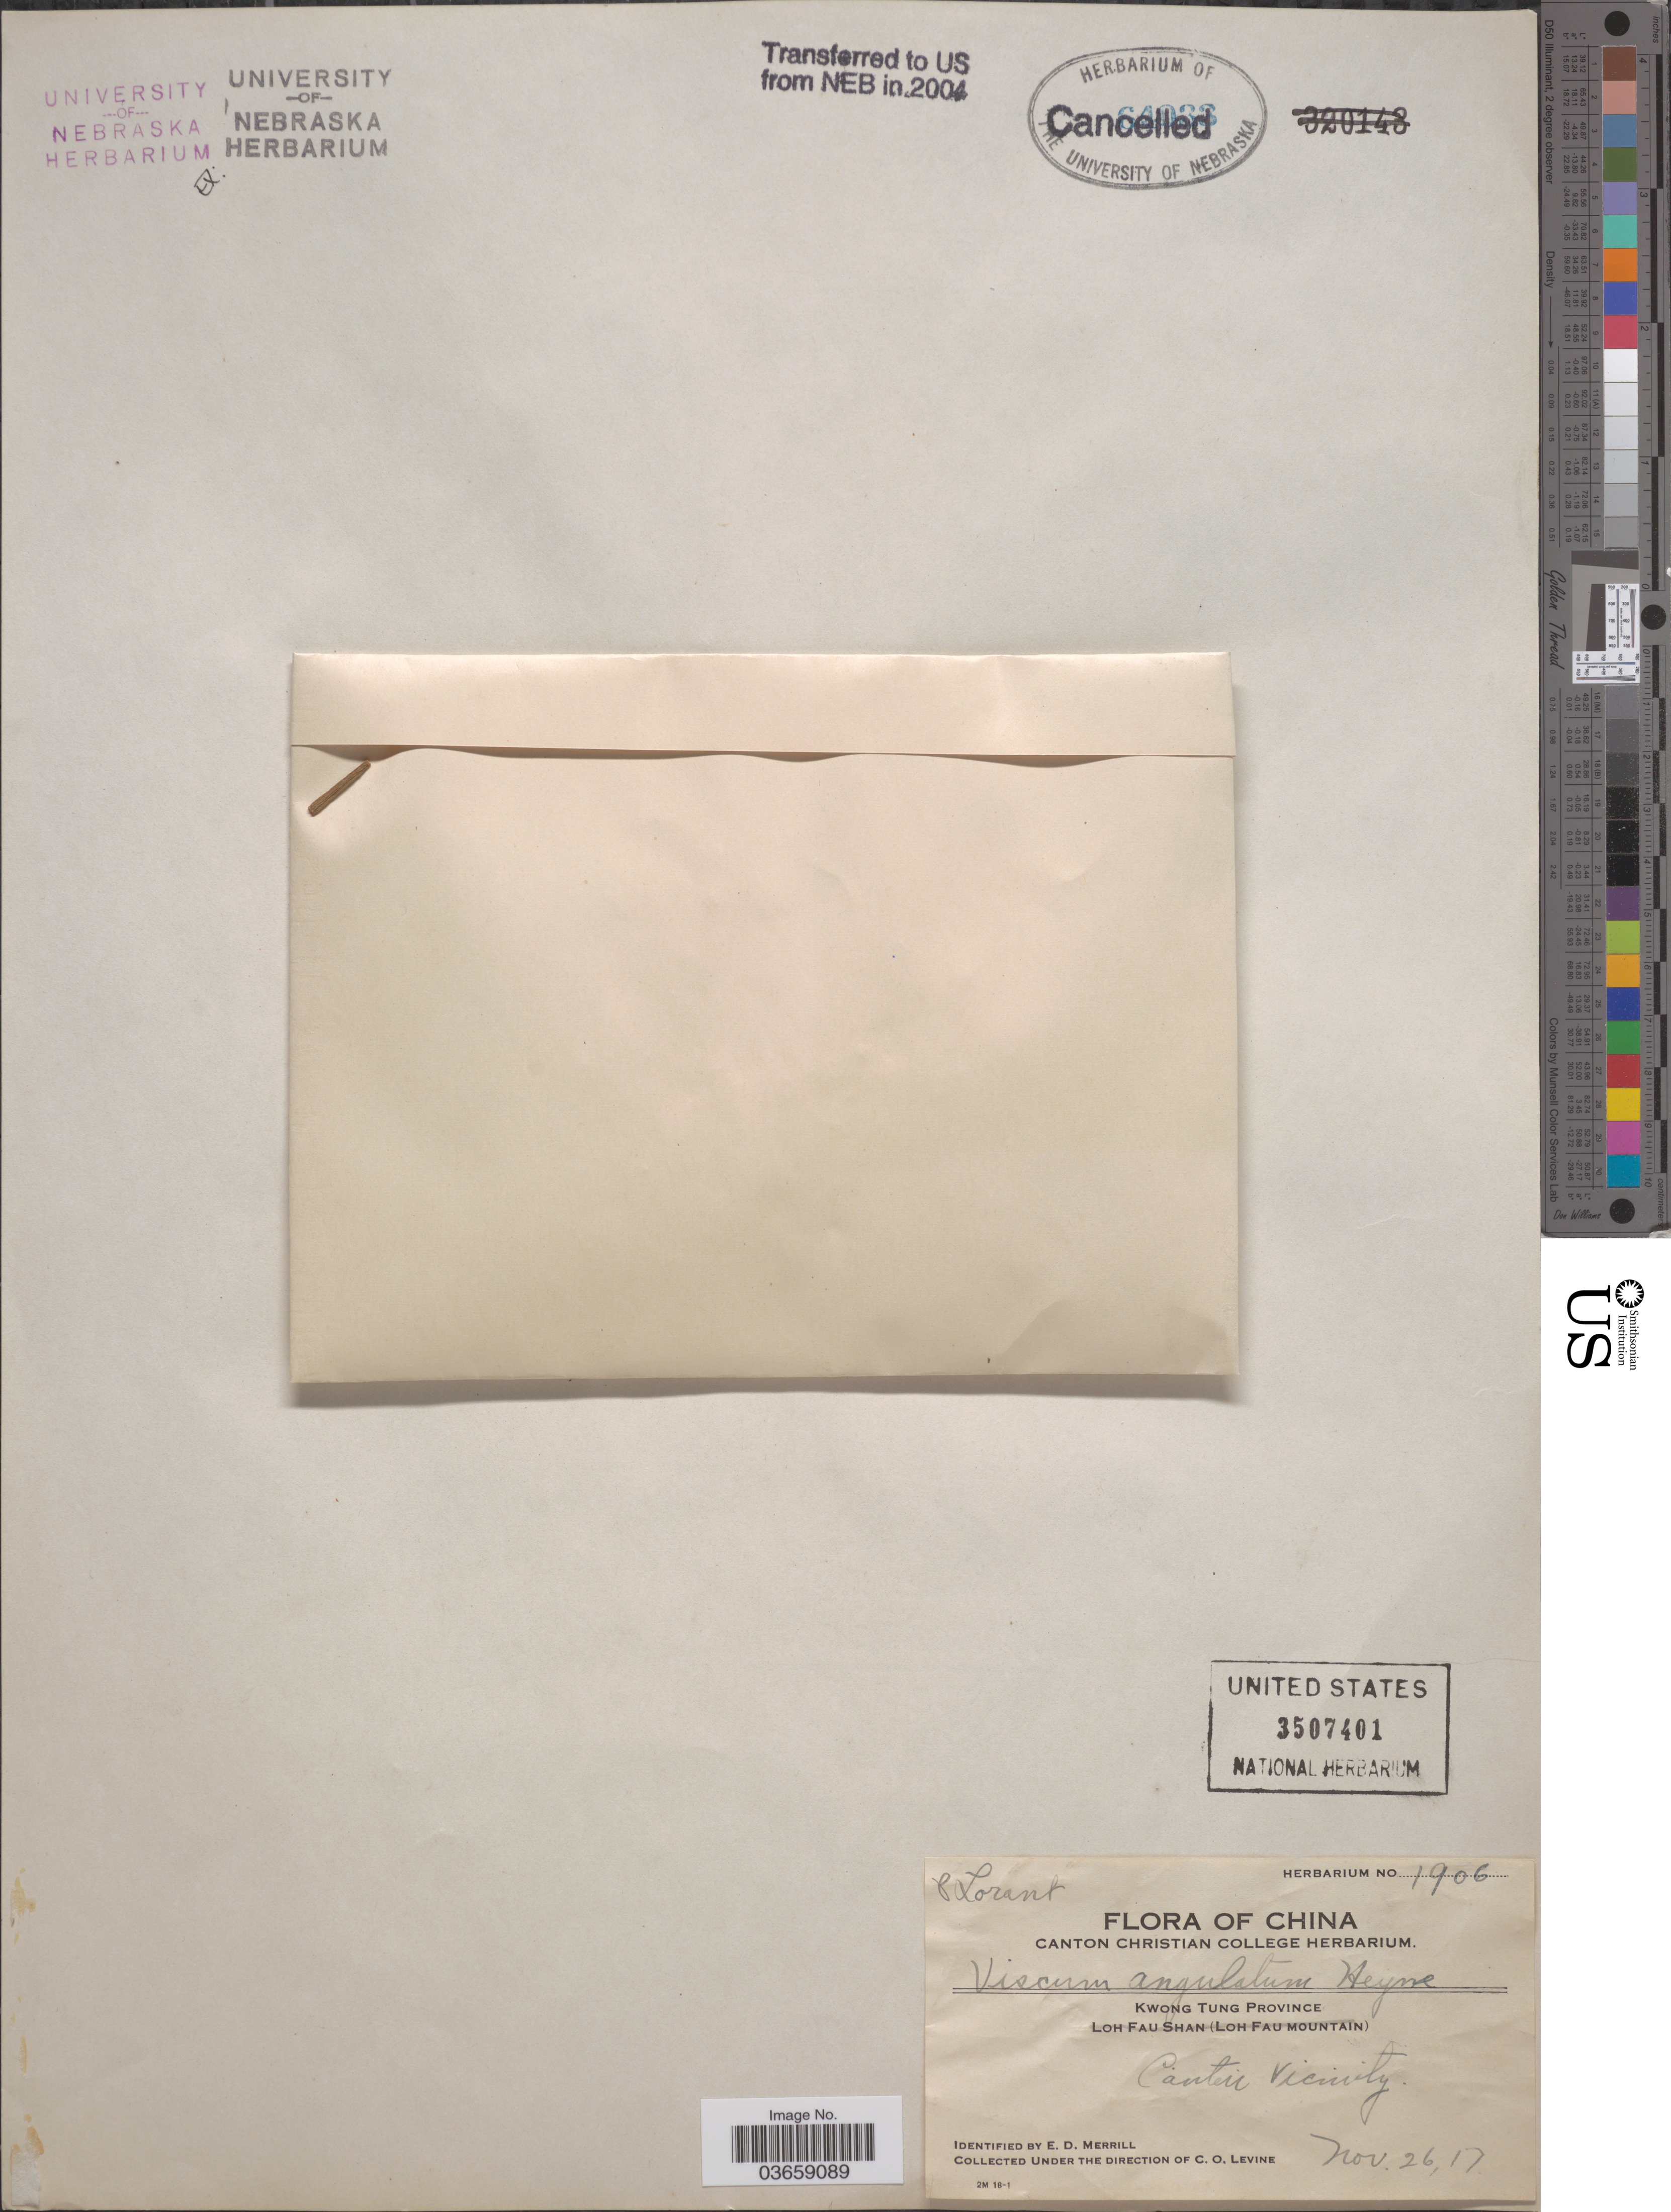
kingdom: Plantae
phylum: Tracheophyta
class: Magnoliopsida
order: Santalales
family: Viscaceae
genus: Viscum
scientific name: Viscum angulatum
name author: B. Heyne ex DC.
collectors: C. O. Levine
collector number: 1906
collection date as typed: Transcribed d/m/y: 26/11/17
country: China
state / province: Guangdong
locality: Kwong Tung Province. Canton Vicinity.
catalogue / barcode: US 3507401